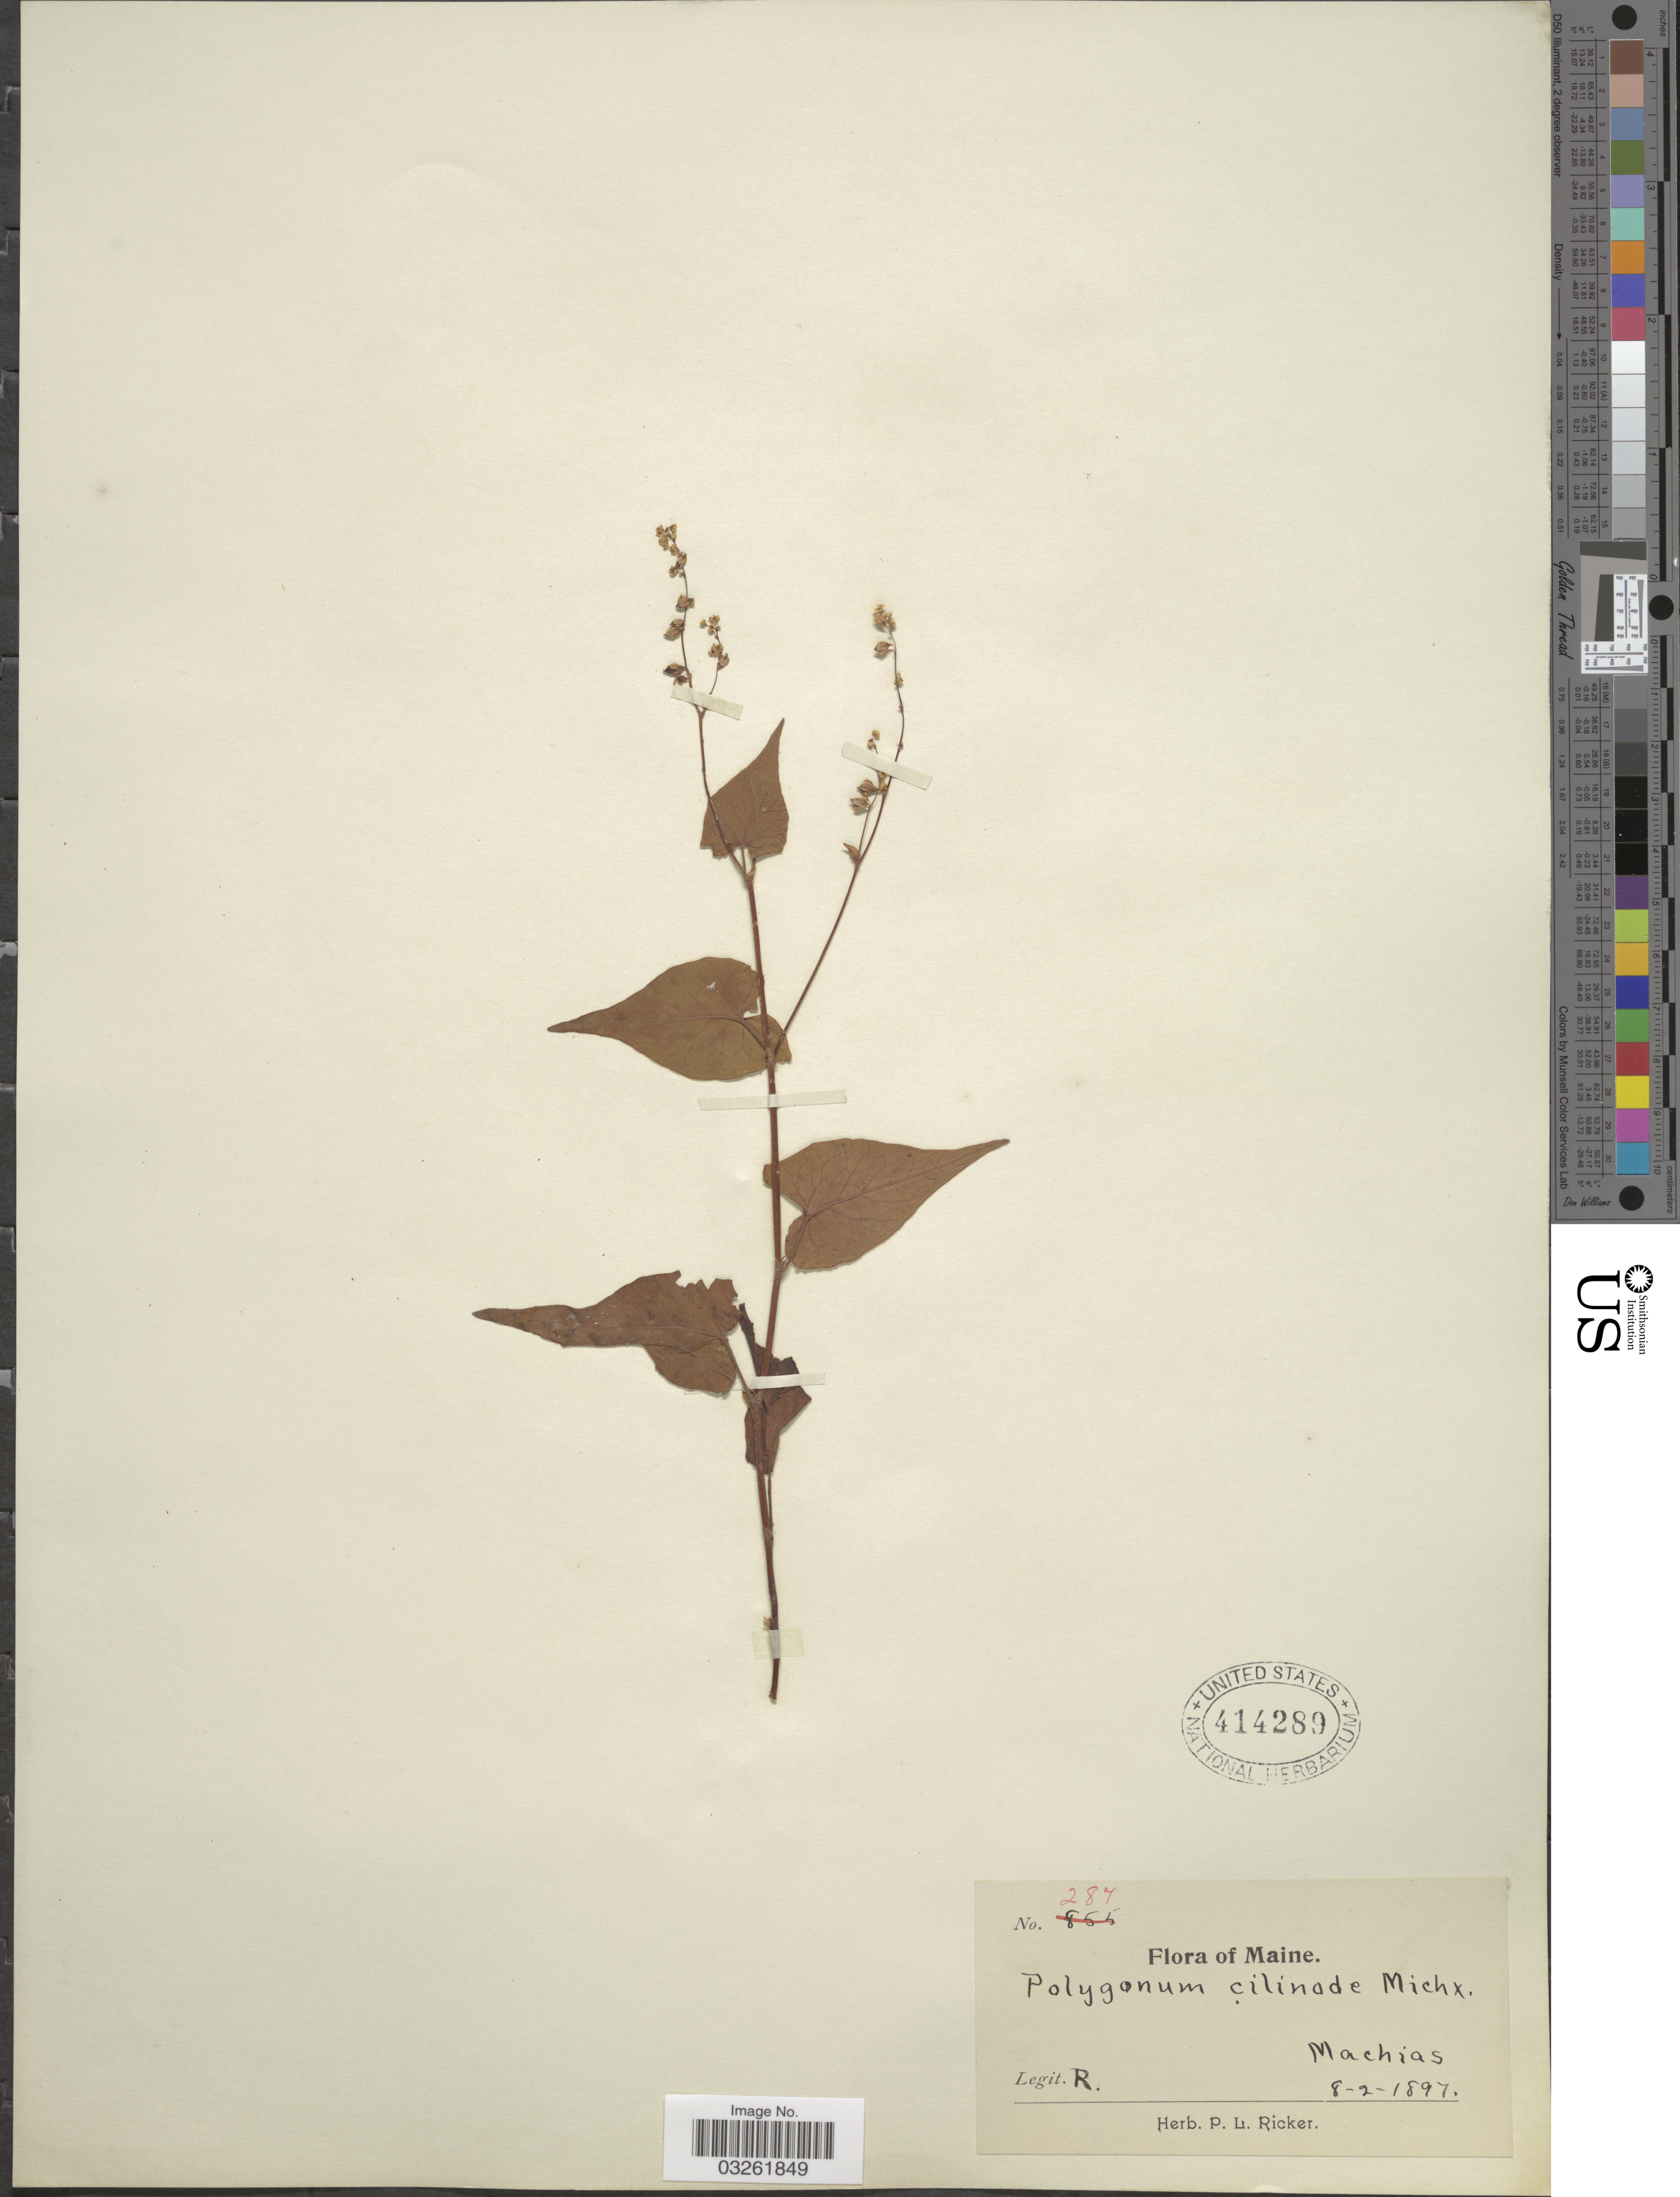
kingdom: Plantae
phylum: Tracheophyta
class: Magnoliopsida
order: Caryophyllales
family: Polygonaceae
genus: Fallopia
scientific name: Fallopia cilinodis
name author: (Michx.) Holub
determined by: Strong, M. T., (US), Smithsonian Institution - National Museum of Natural History (UNITED STATES)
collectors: P. Ricker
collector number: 287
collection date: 1897-08-02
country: United States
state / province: Maine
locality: Machias.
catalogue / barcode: US 414289